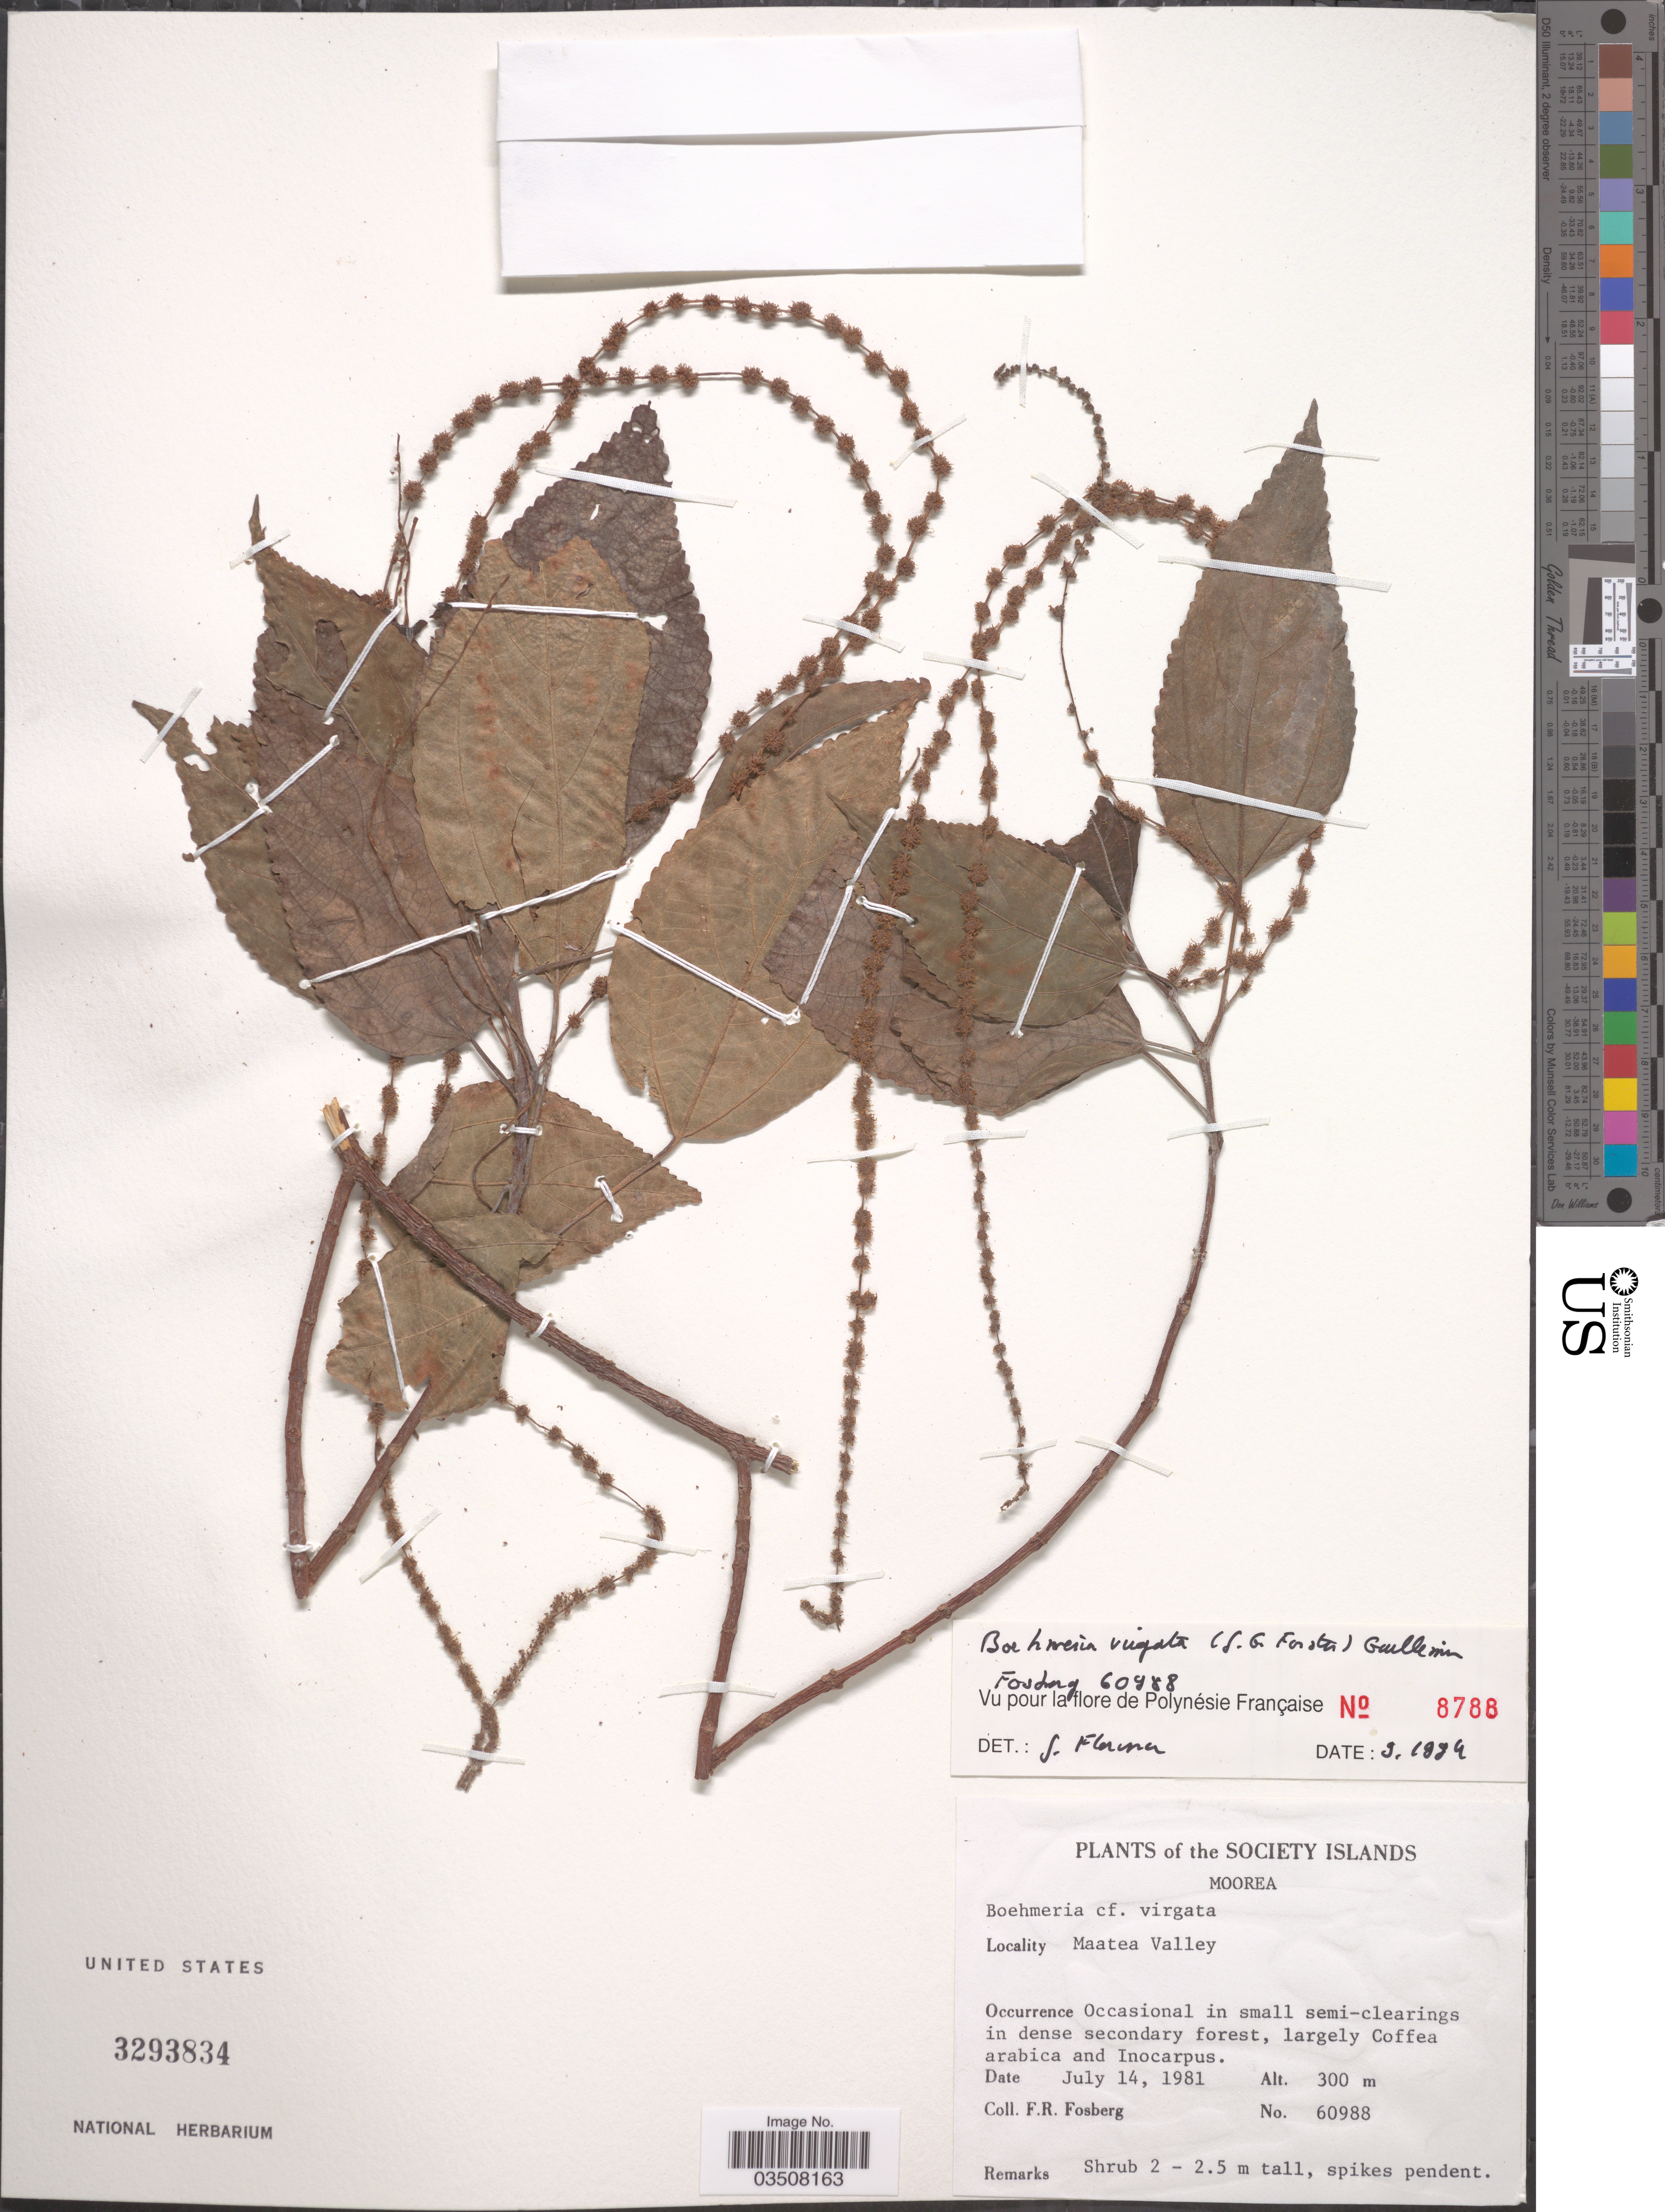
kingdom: Plantae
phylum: Tracheophyta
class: Magnoliopsida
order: Rosales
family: Urticaceae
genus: Boehmeria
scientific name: Boehmeria virgata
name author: (G. Forst.) Guill.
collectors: F. R. Fosberg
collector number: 60988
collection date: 1981-07-14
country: French Polynesia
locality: The Society Islands, Moorea. Maatea Valley.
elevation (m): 300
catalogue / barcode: US 3293834